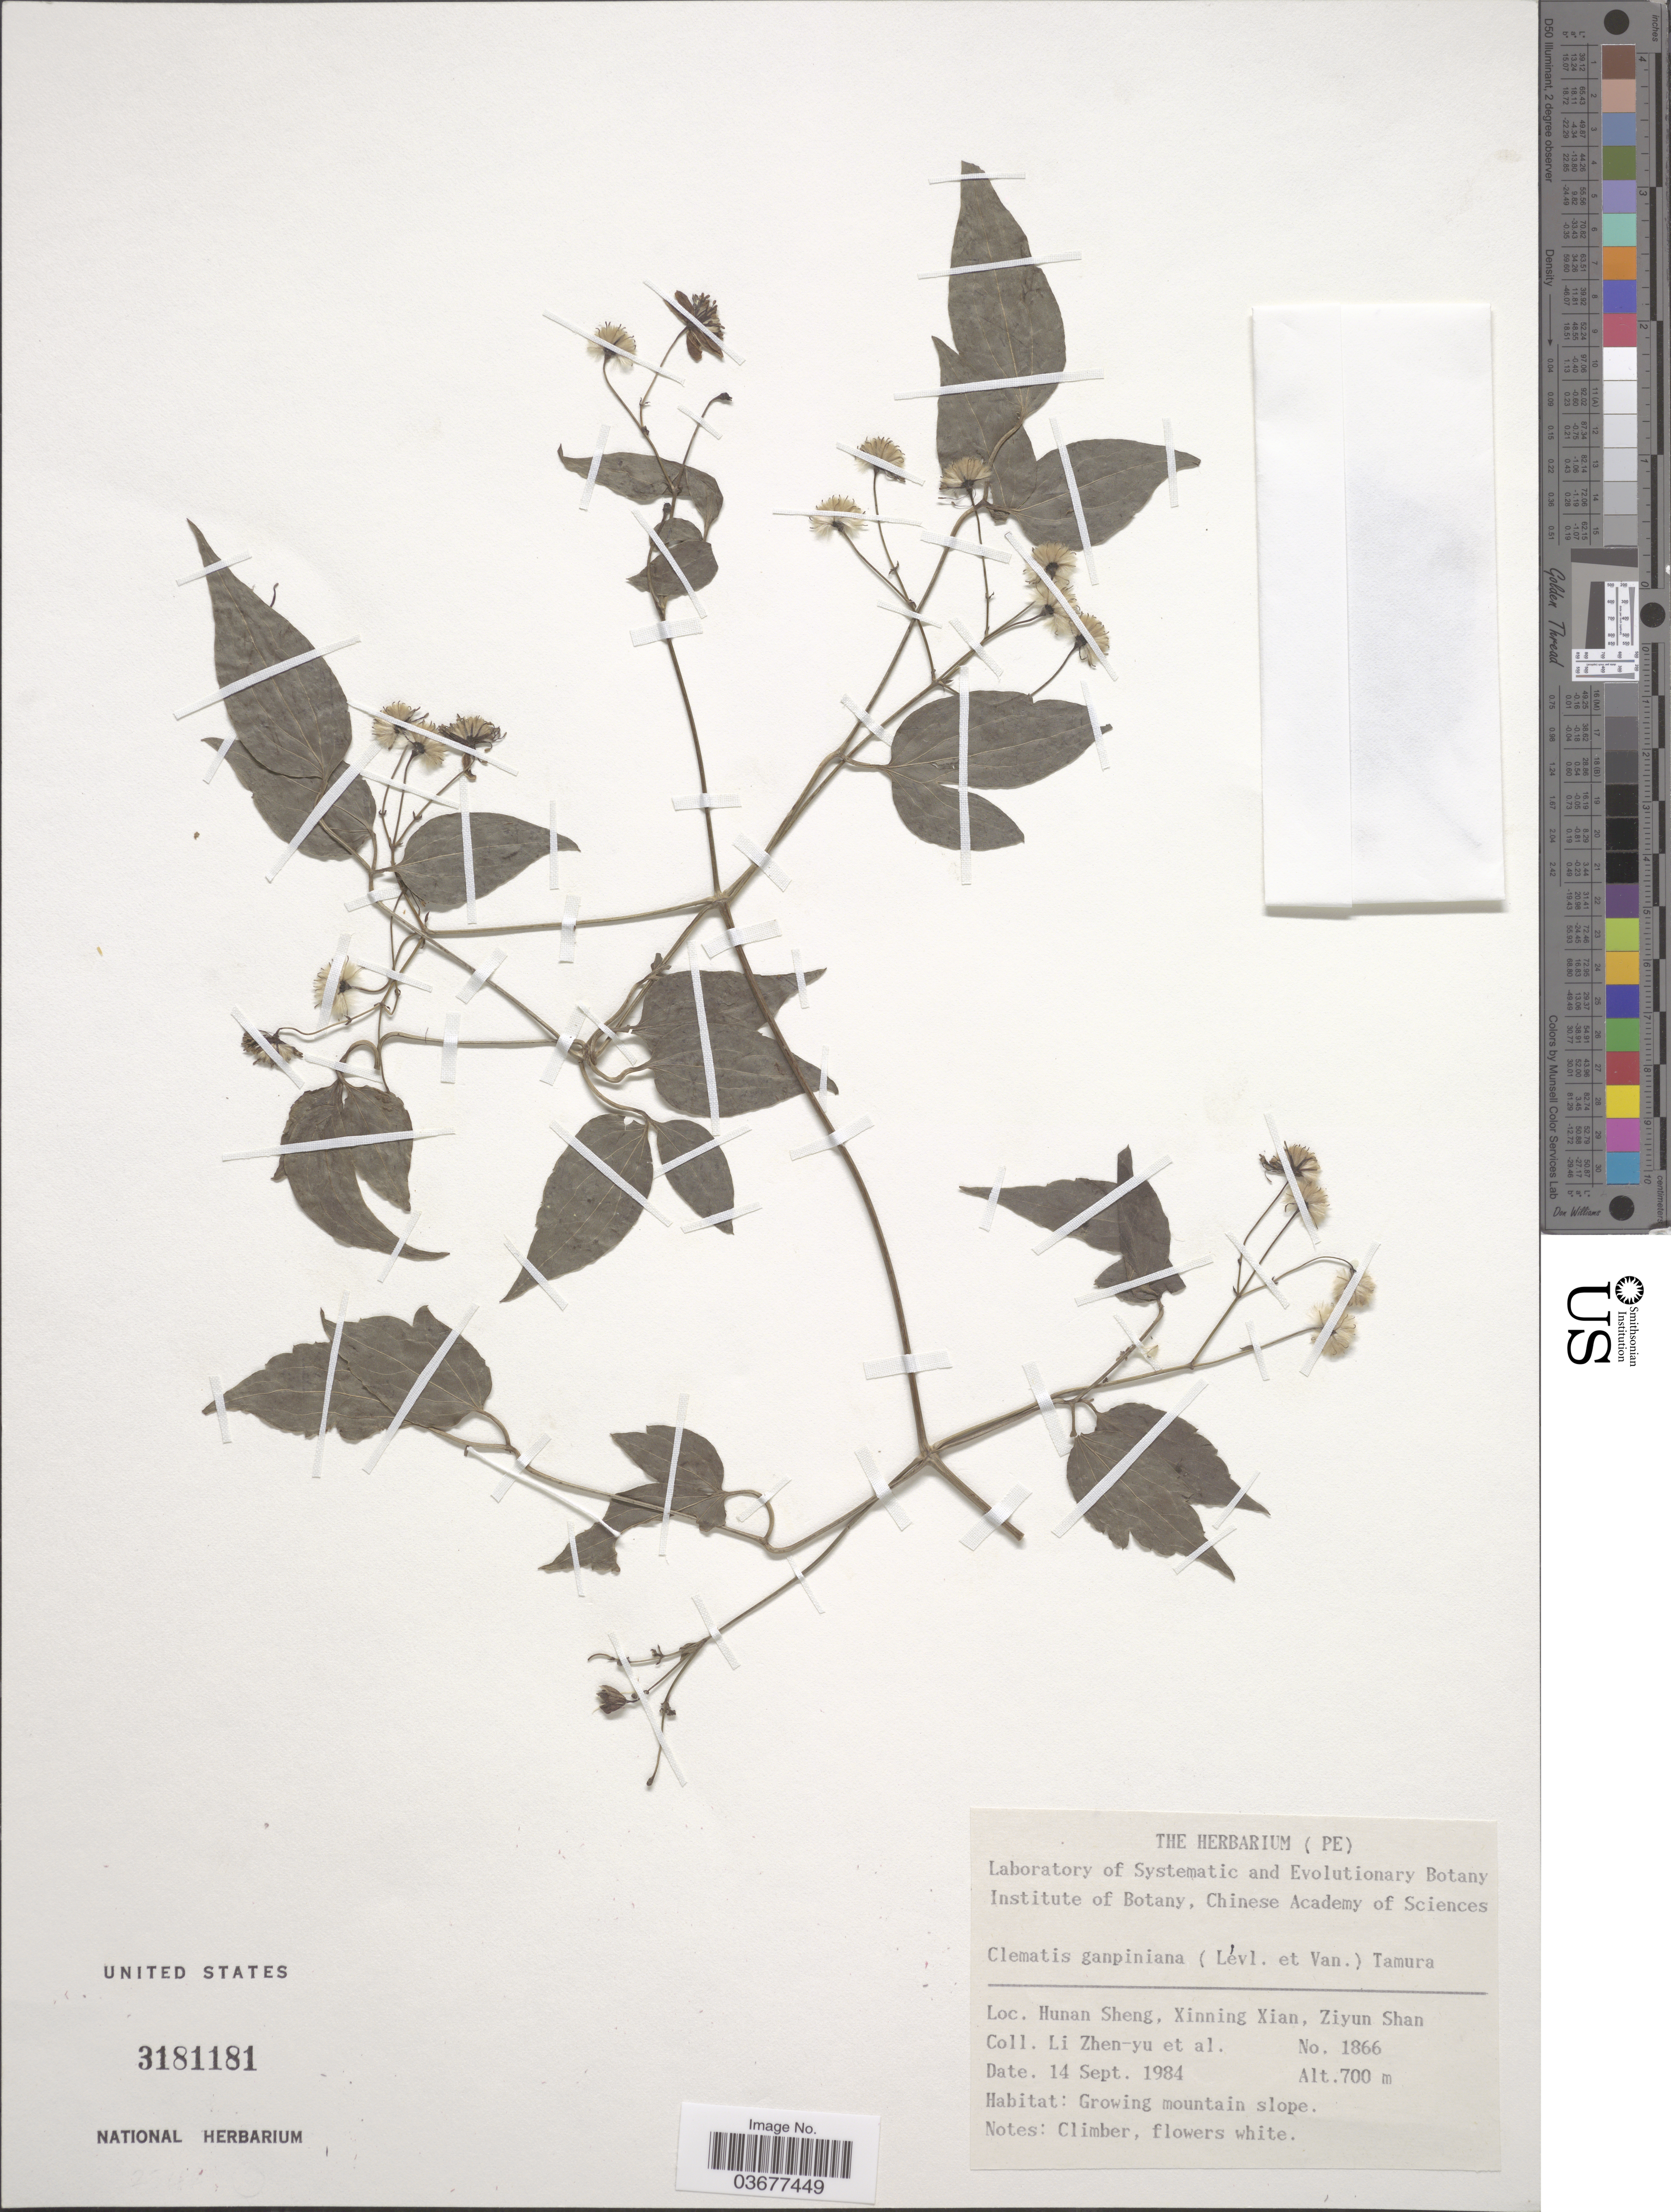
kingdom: Plantae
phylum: Tracheophyta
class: Magnoliopsida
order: Ranunculales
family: Ranunculaceae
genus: Clematis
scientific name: Clematis puberula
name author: Hook. f. & Thomson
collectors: Z. Y. Li & et al.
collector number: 1866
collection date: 1984-09-14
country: China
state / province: Hunan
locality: Hunan Sheng, Xinning Xian, Ziyun Shan.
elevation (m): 700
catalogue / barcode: US 3181181